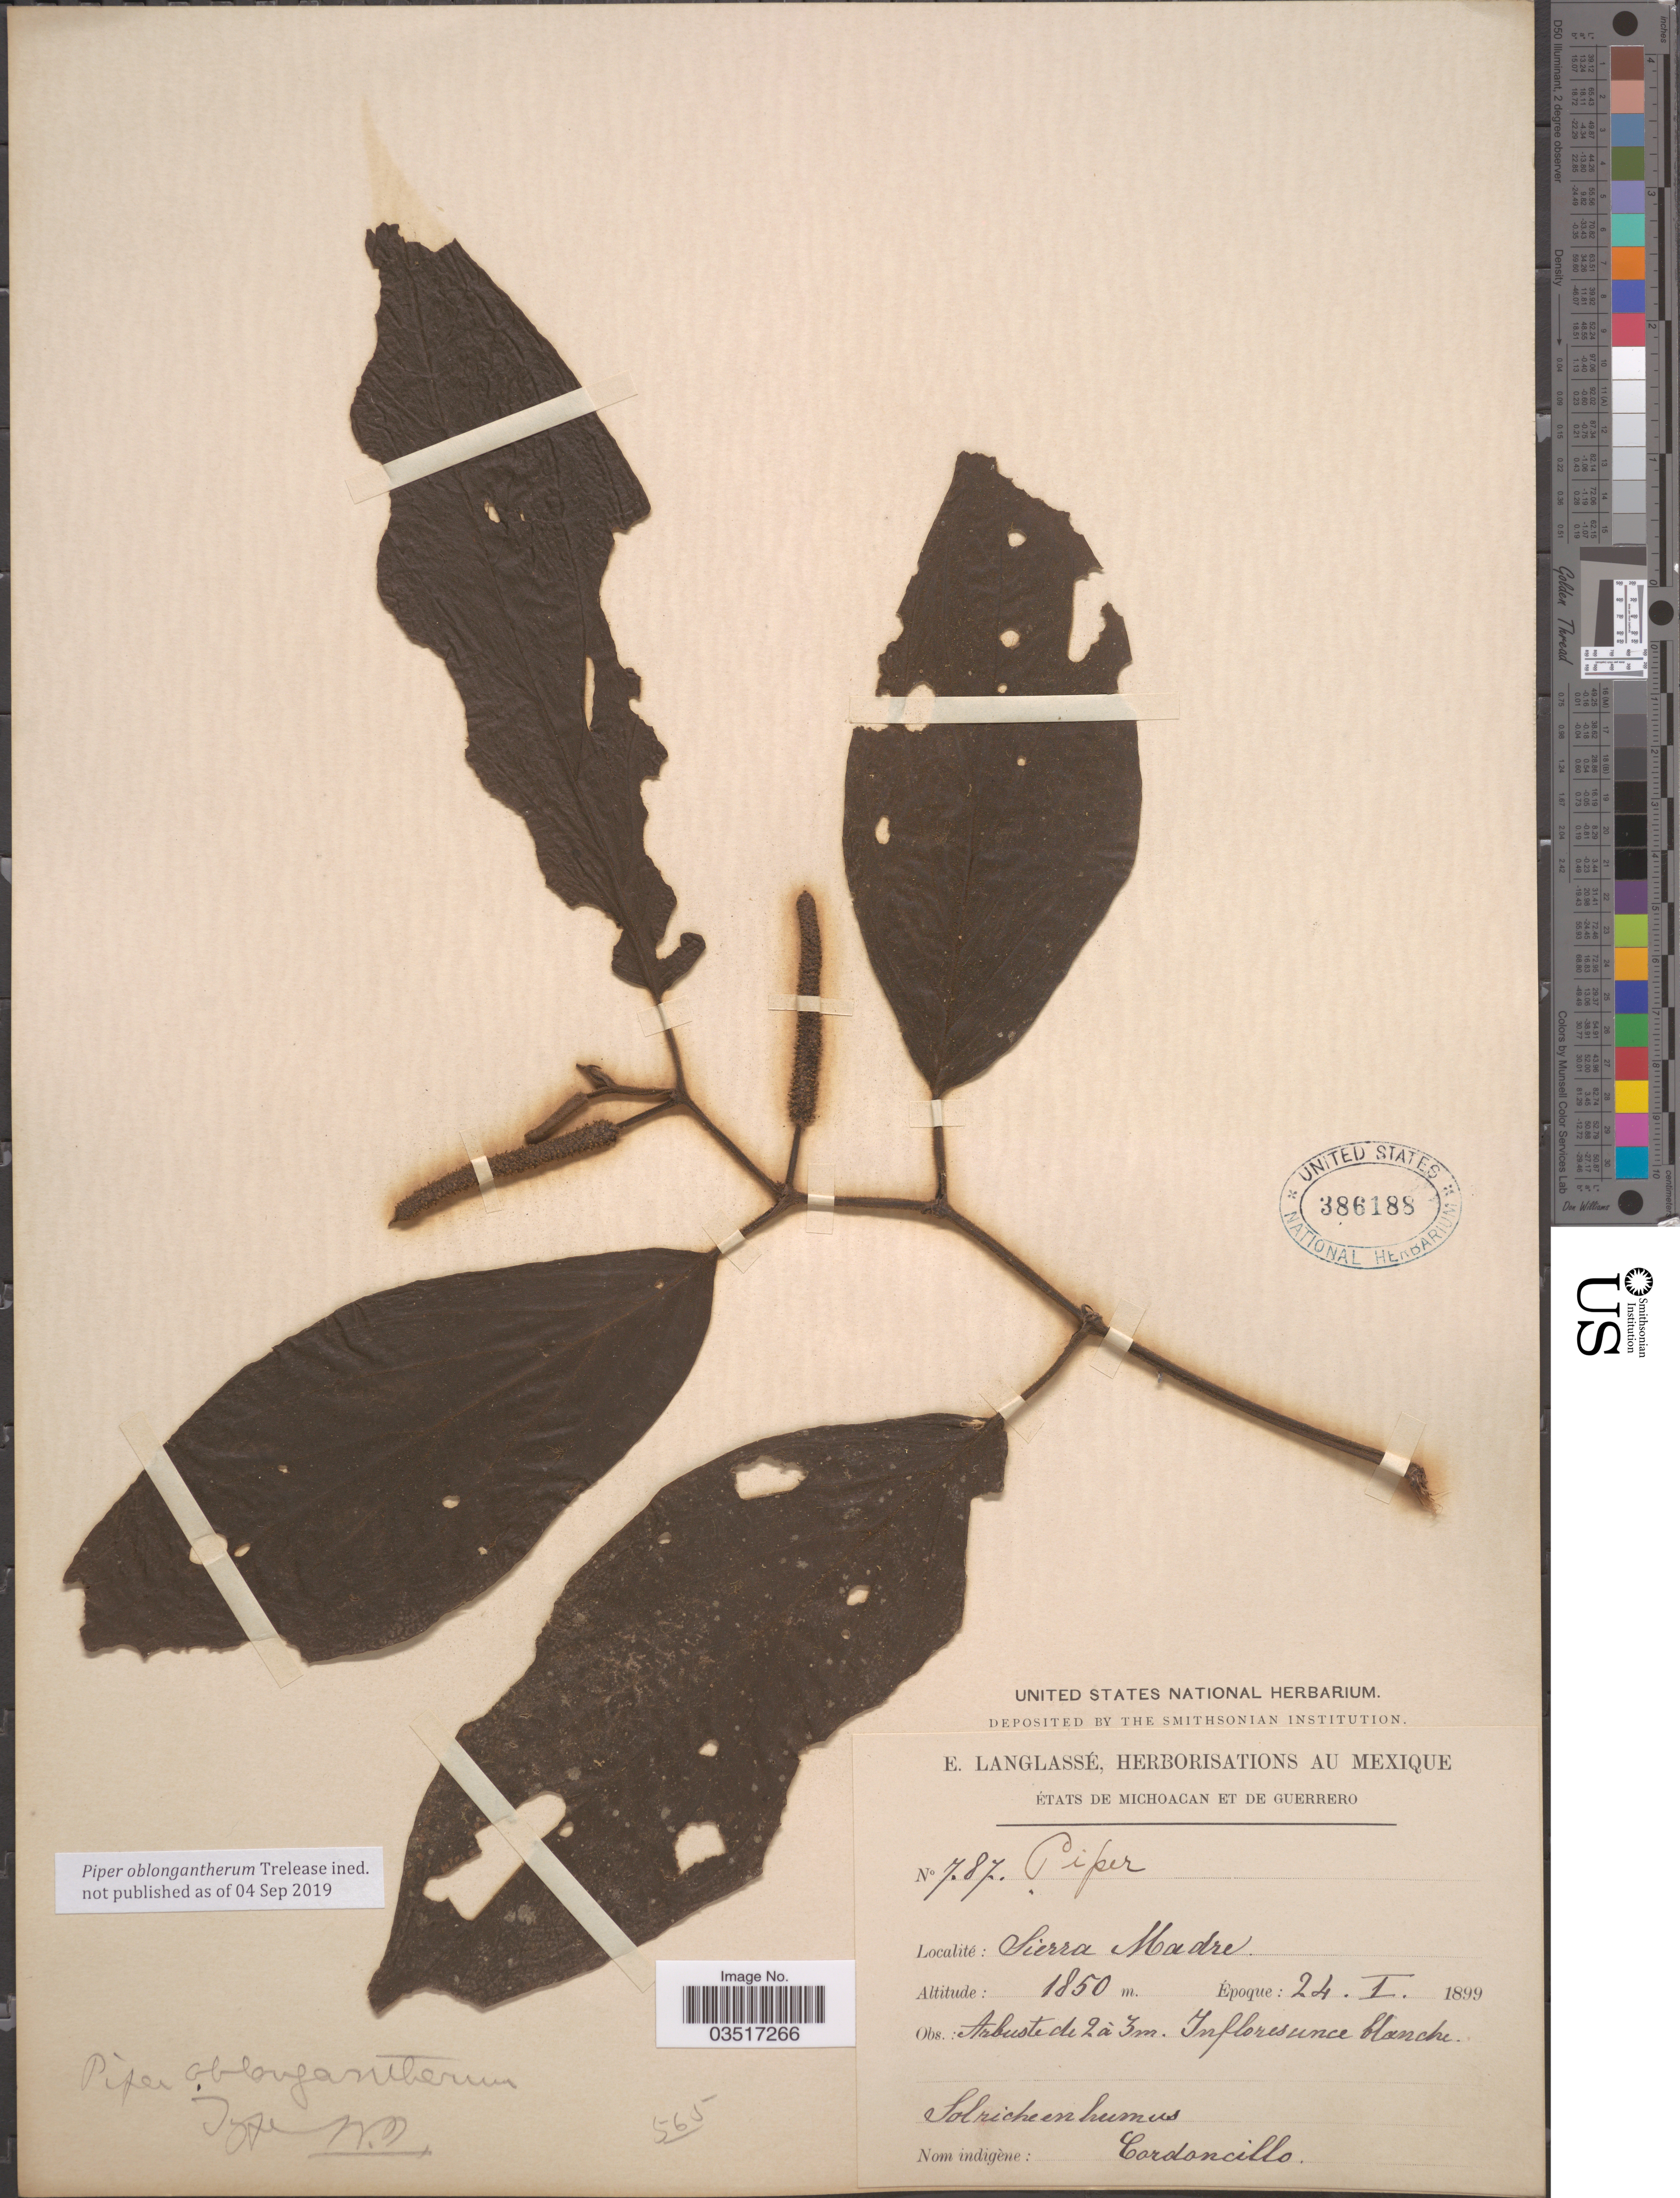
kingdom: Plantae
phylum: Tracheophyta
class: Magnoliopsida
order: Piperales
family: Piperaceae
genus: Piper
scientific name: Piper sp.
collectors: E. Langlassé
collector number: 787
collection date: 1899-01-24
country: Mexico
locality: États de Michoacan et de Guerrero. Sierra Madre.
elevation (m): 1850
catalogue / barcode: US 386188